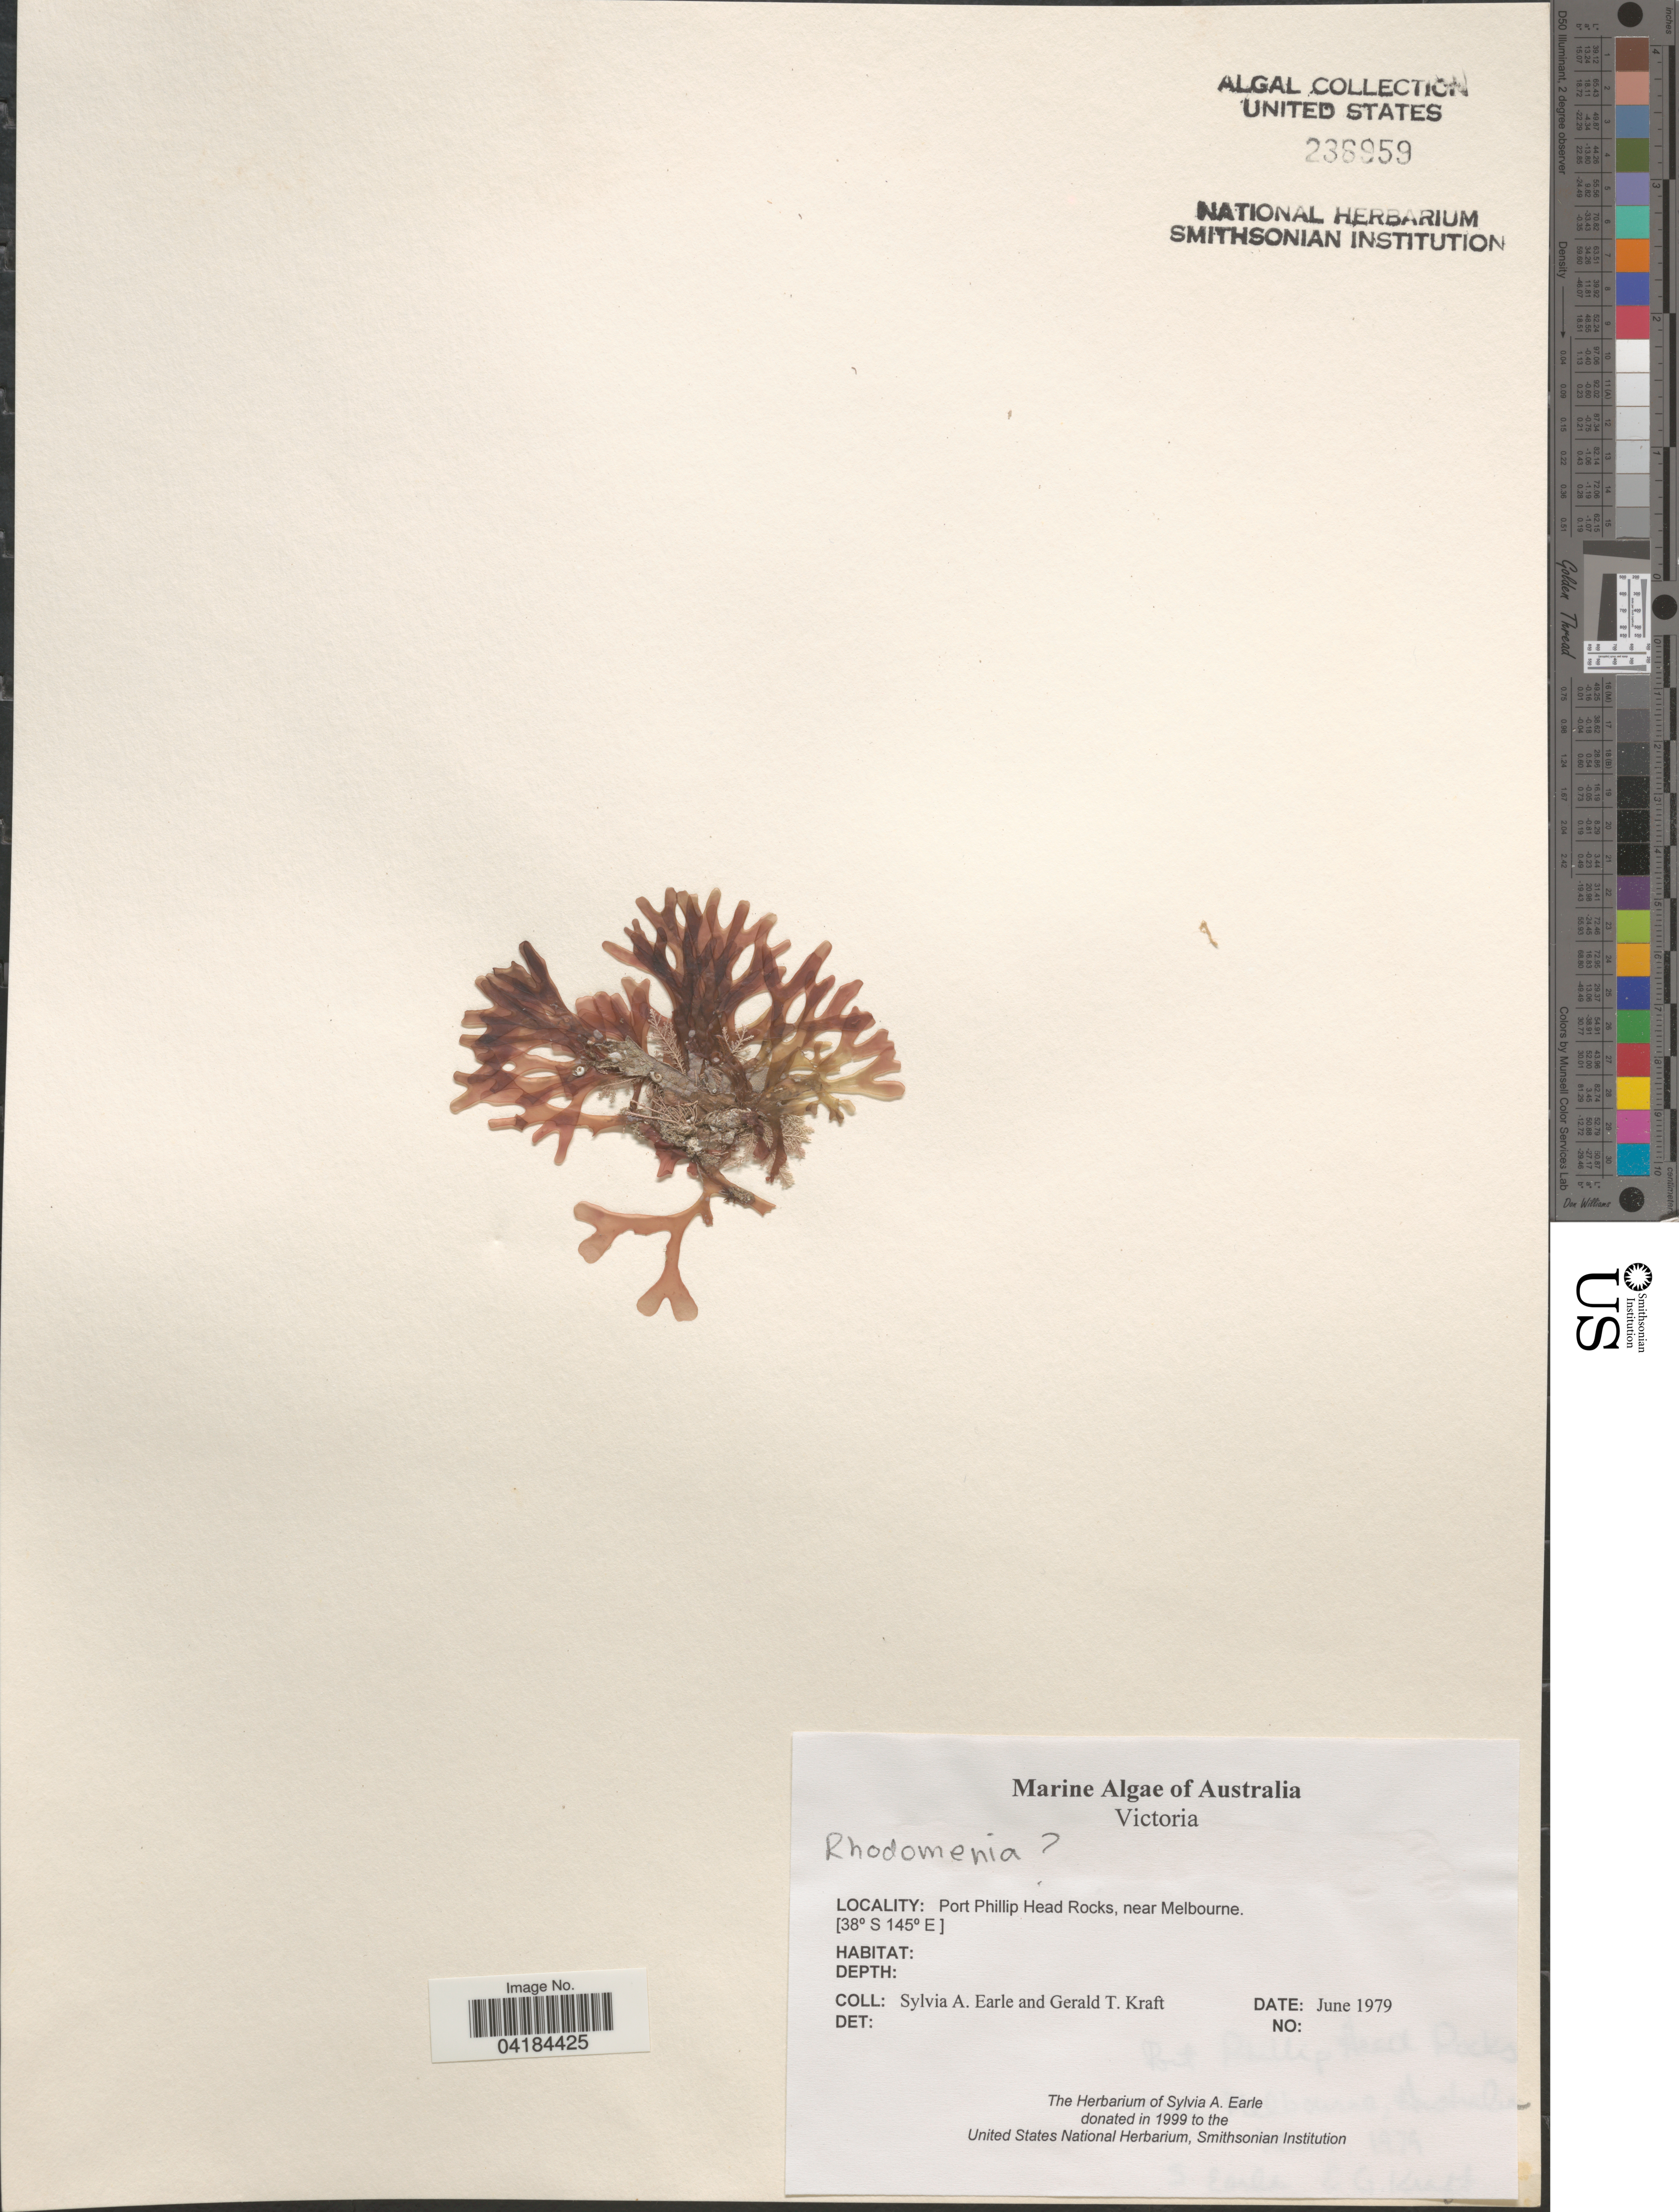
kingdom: Plantae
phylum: Rhodophyta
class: Florideophyceae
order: Rhodymeniales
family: Rhodymeniaceae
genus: Rhodymenia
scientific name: Rhodymenia sp.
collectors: S. A. Earle & G. T. Kraft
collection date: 1979-06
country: Australia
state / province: Victoria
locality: Victoria. Port Phillip Head Rocks, near Melbourne.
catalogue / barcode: US 236959